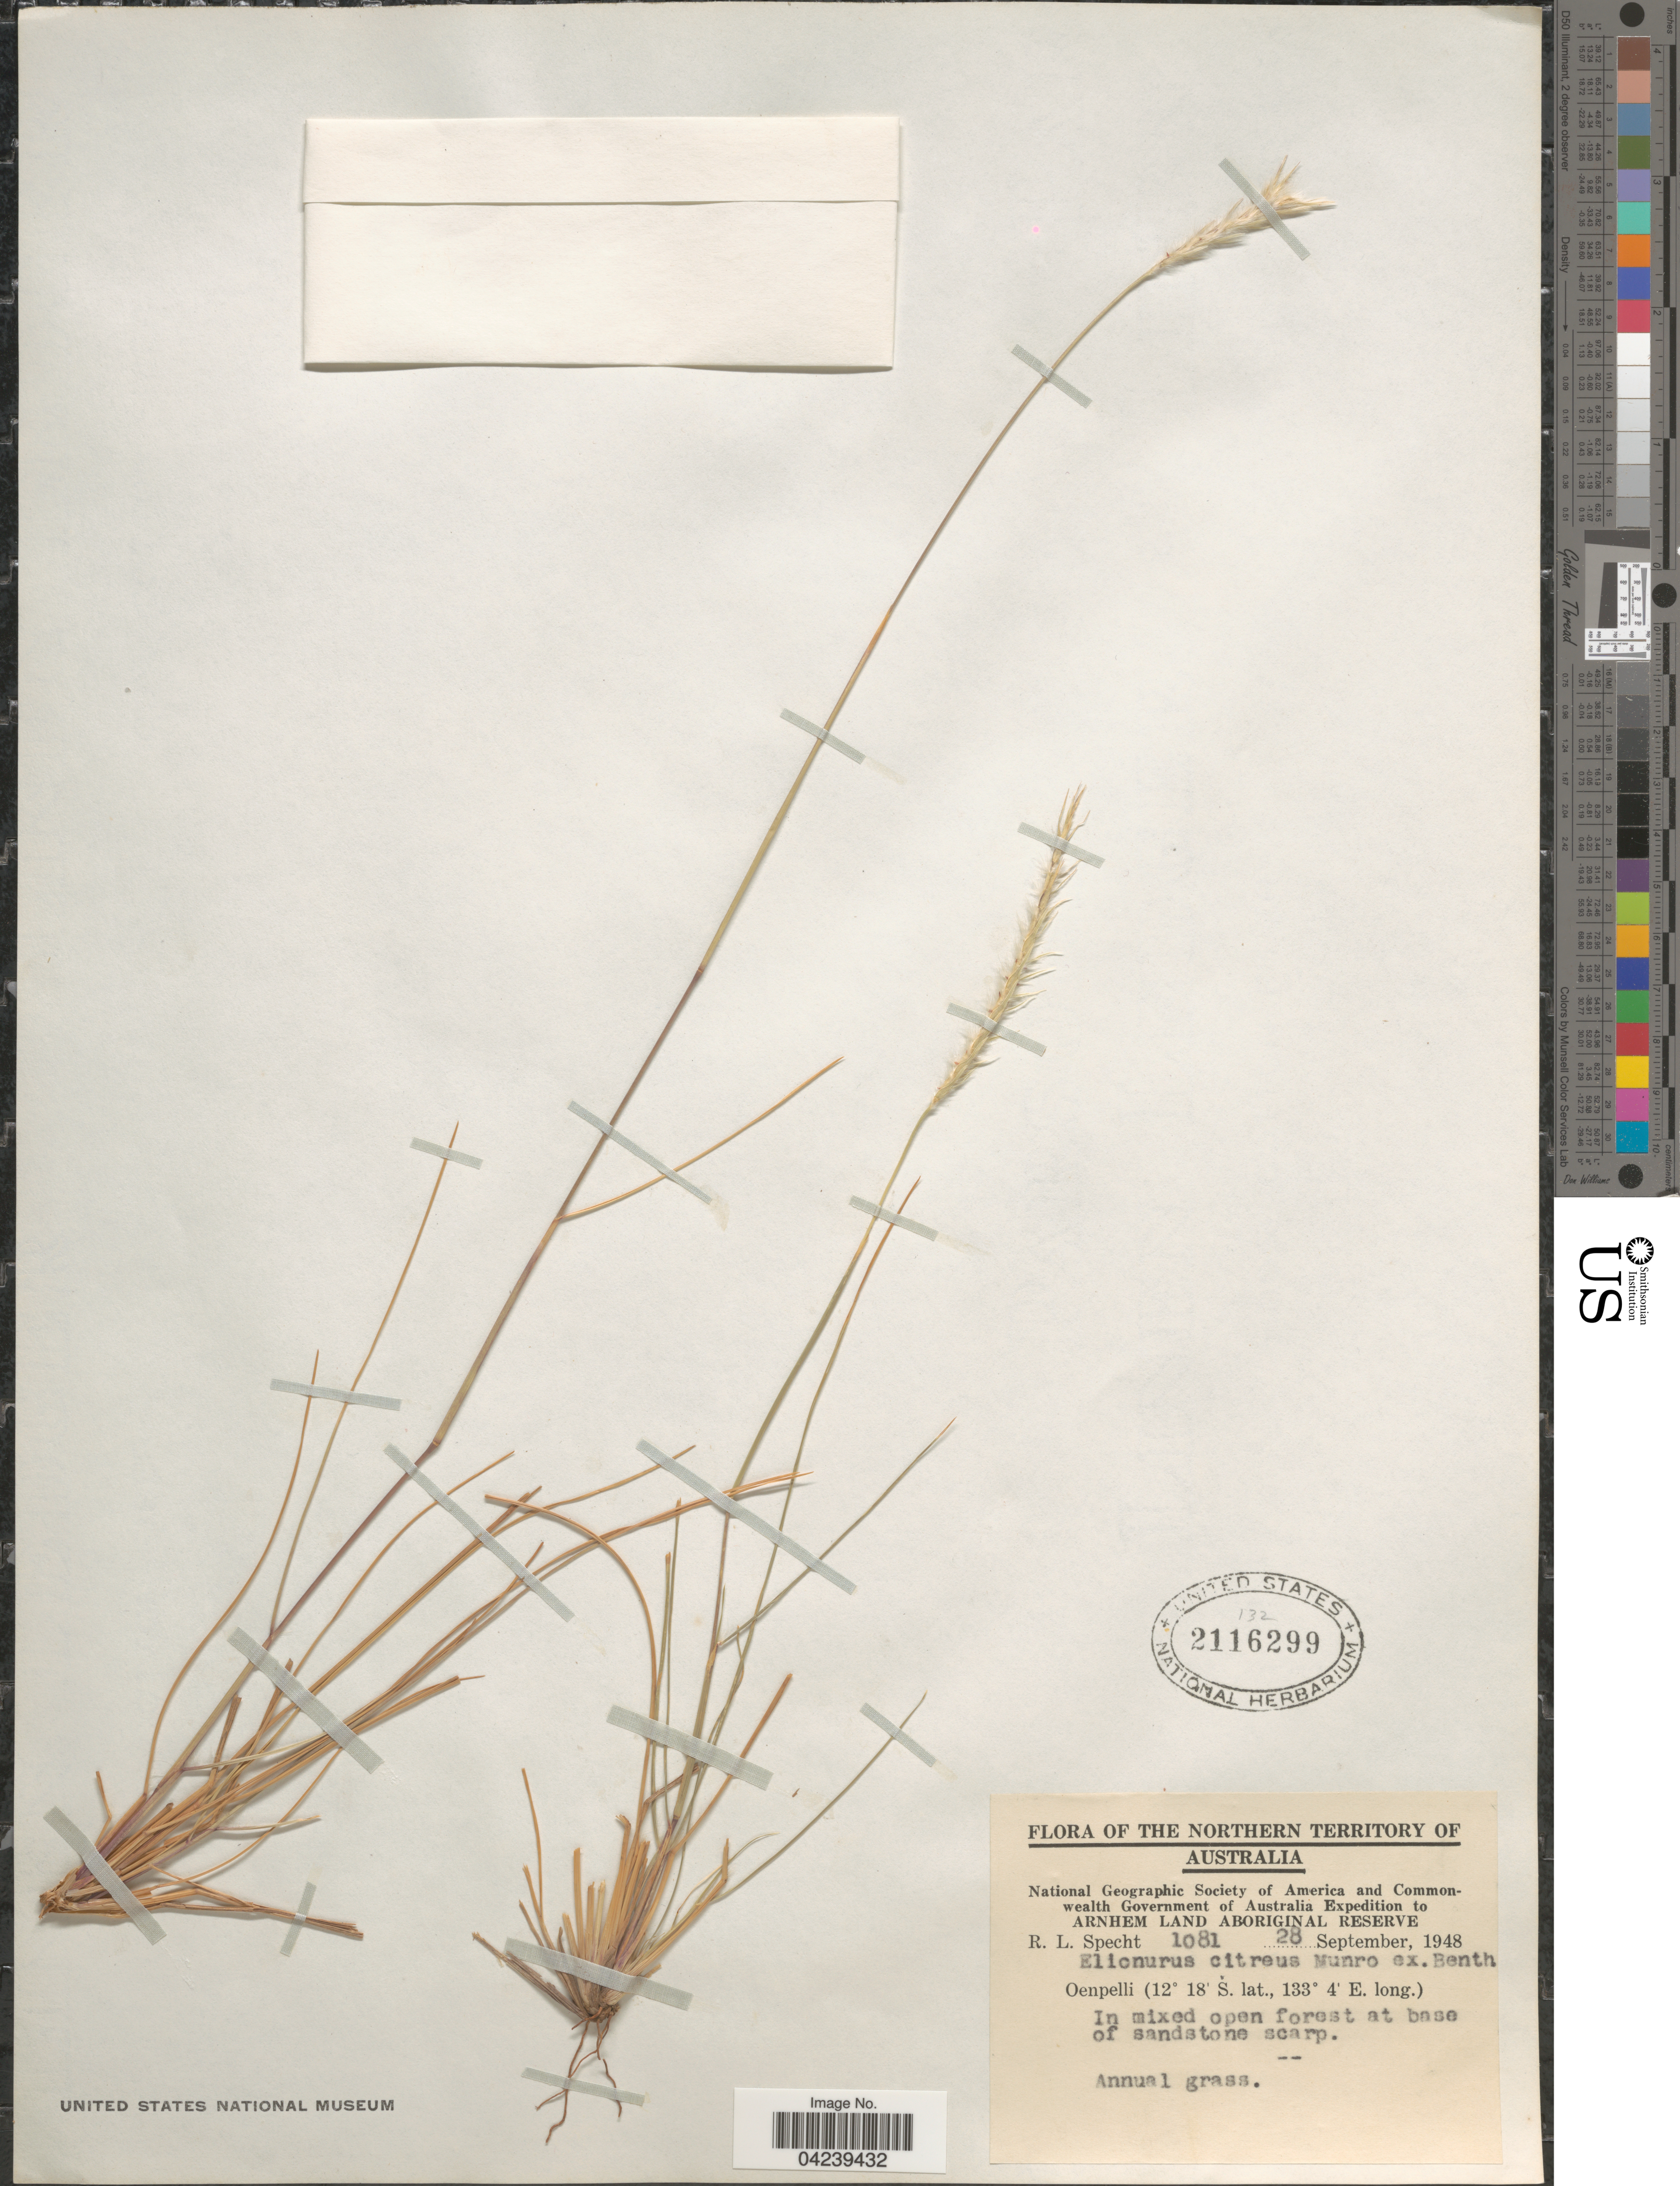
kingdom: Plantae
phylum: Tracheophyta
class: Liliopsida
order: Poales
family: Poaceae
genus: Elionurus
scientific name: Elionurus citreus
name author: (R. Br.) Munro ex Benth.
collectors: R. L. Specht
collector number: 1081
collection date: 1948-09-28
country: Australia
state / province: Northern Territory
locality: National Geographic Society of America and Commonwealth Government of Australia Expedition to Arnhem Land Aboriginal Reserve. Oenpelli. In mixed open forest at base of sandstone scarp.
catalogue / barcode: US 2116299